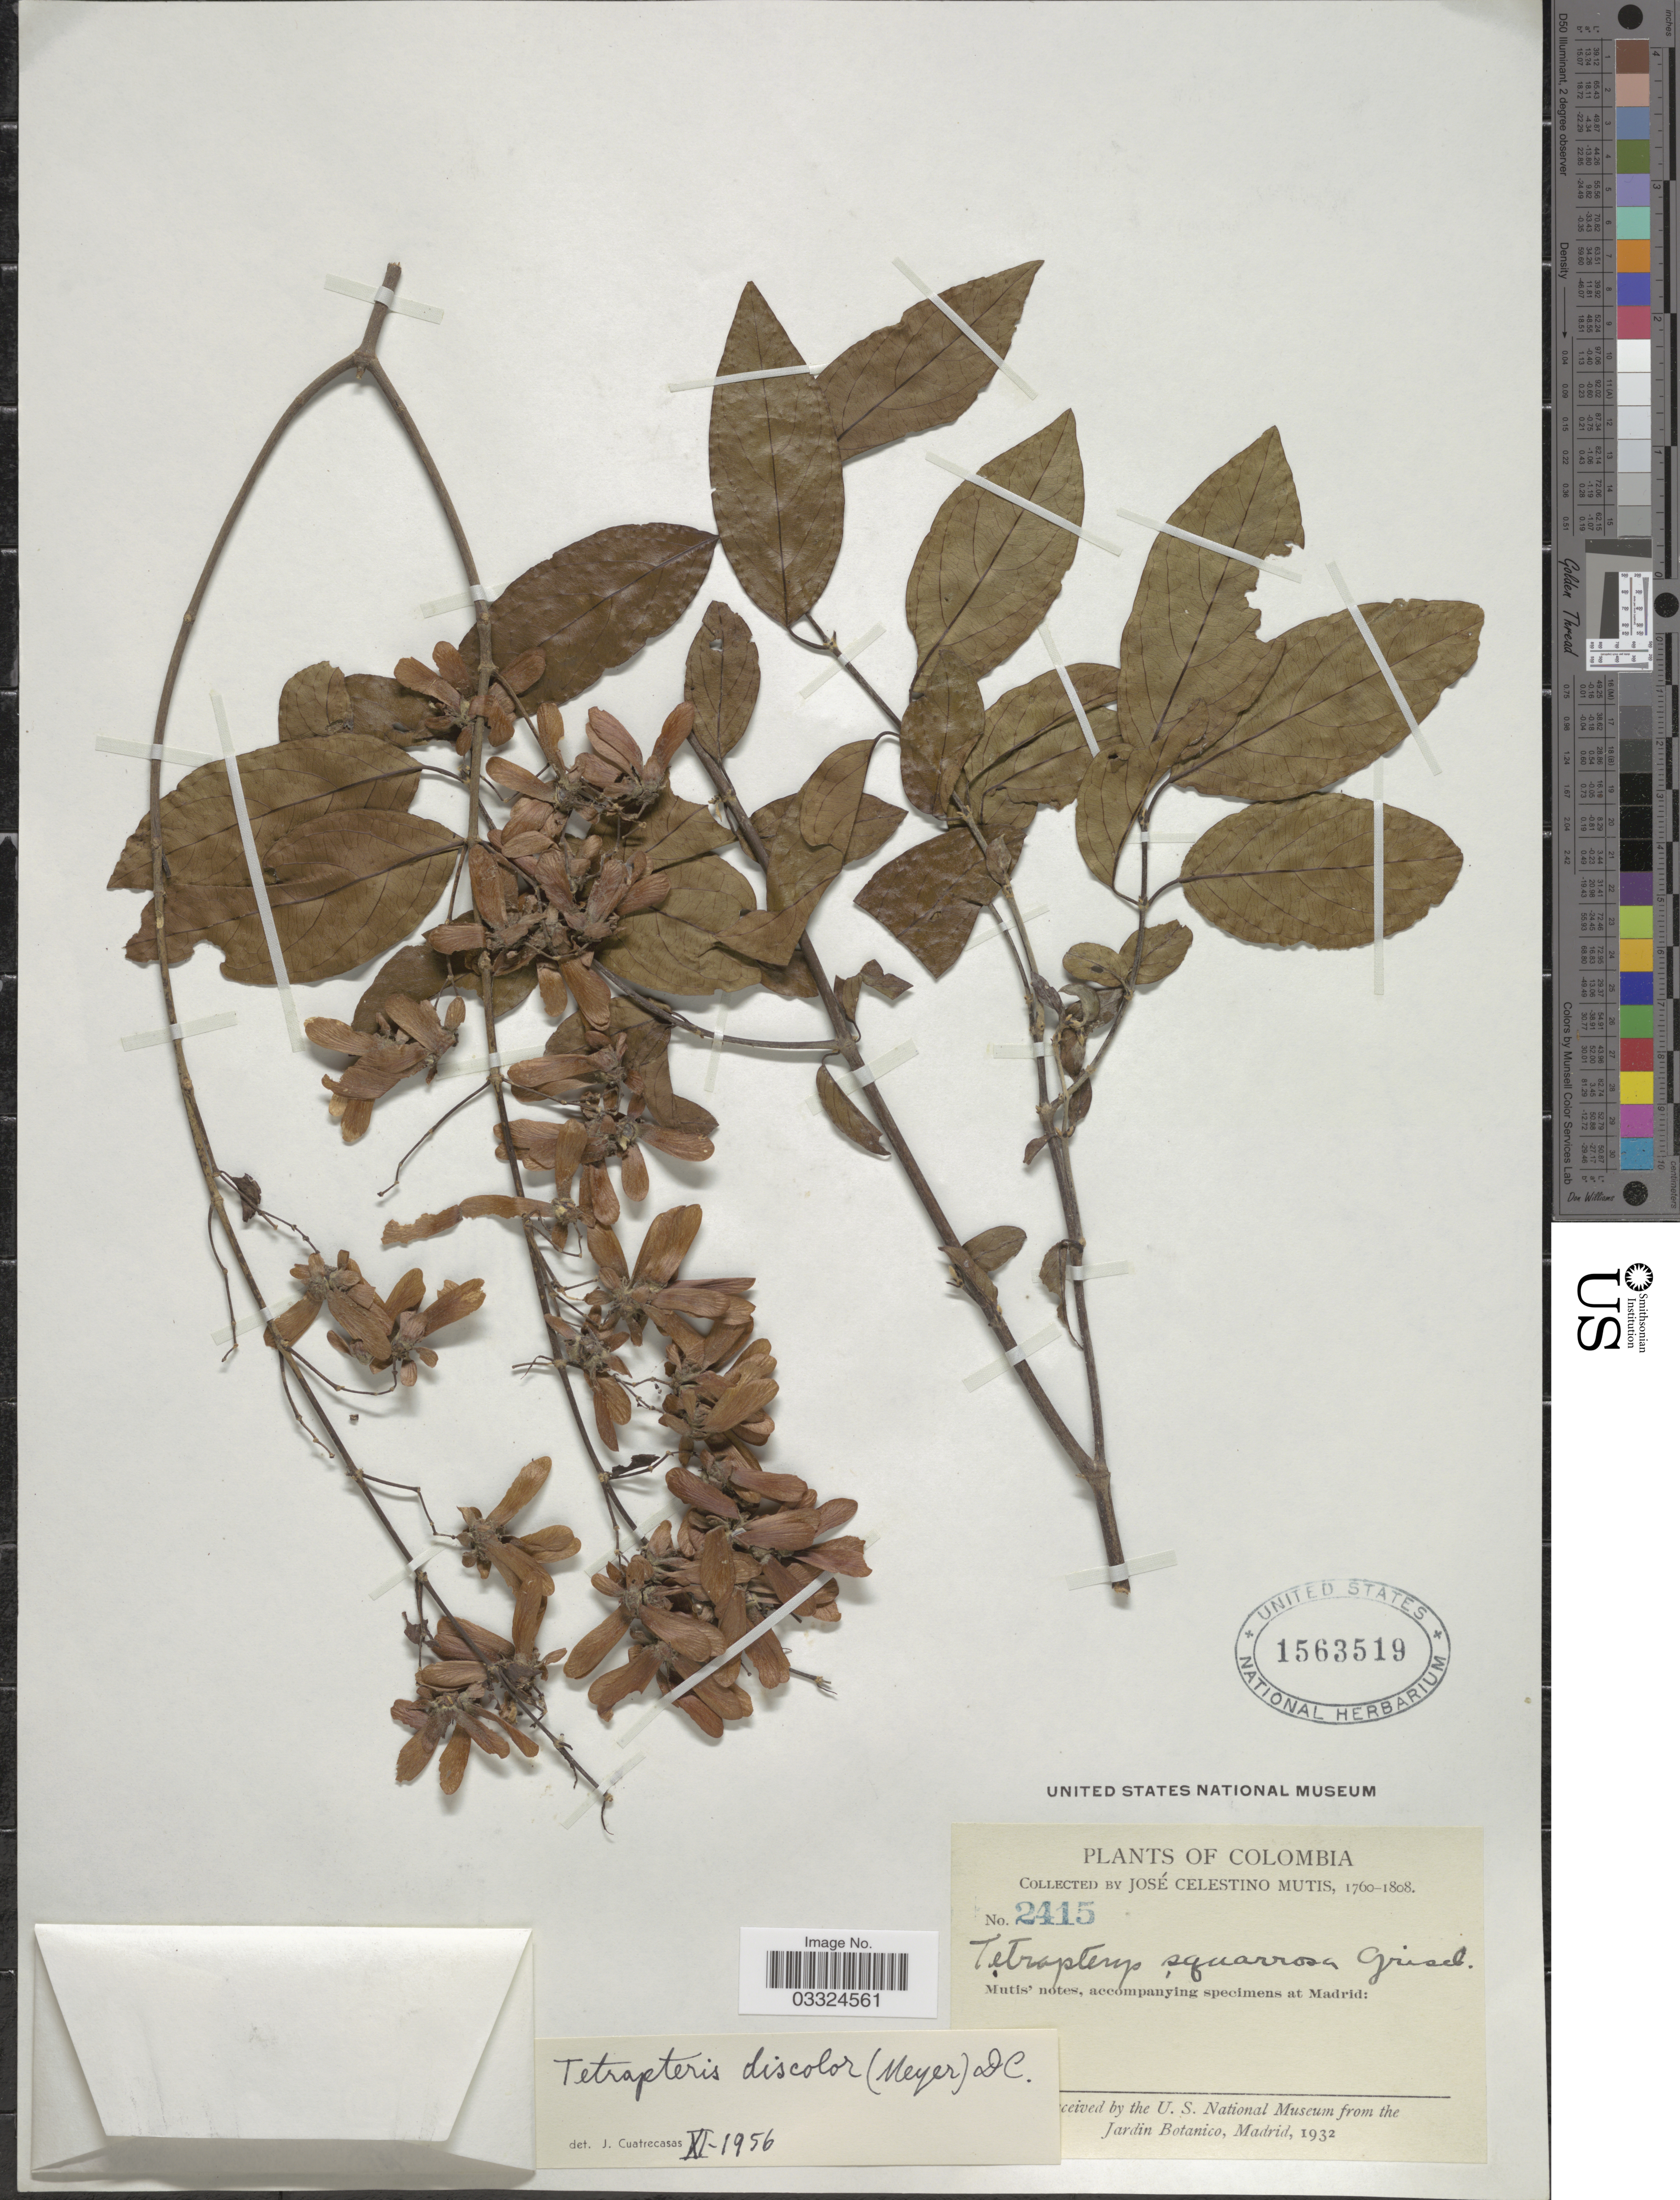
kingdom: Plantae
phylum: Tracheophyta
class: Magnoliopsida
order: Malpighiales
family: Malpighiaceae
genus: Tetrapterys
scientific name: Tetrapterys discolor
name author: (G. Mey.) DC.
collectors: J. C. B. Mutis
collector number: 2415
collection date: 1760/1808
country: Colombia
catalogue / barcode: US 1563519